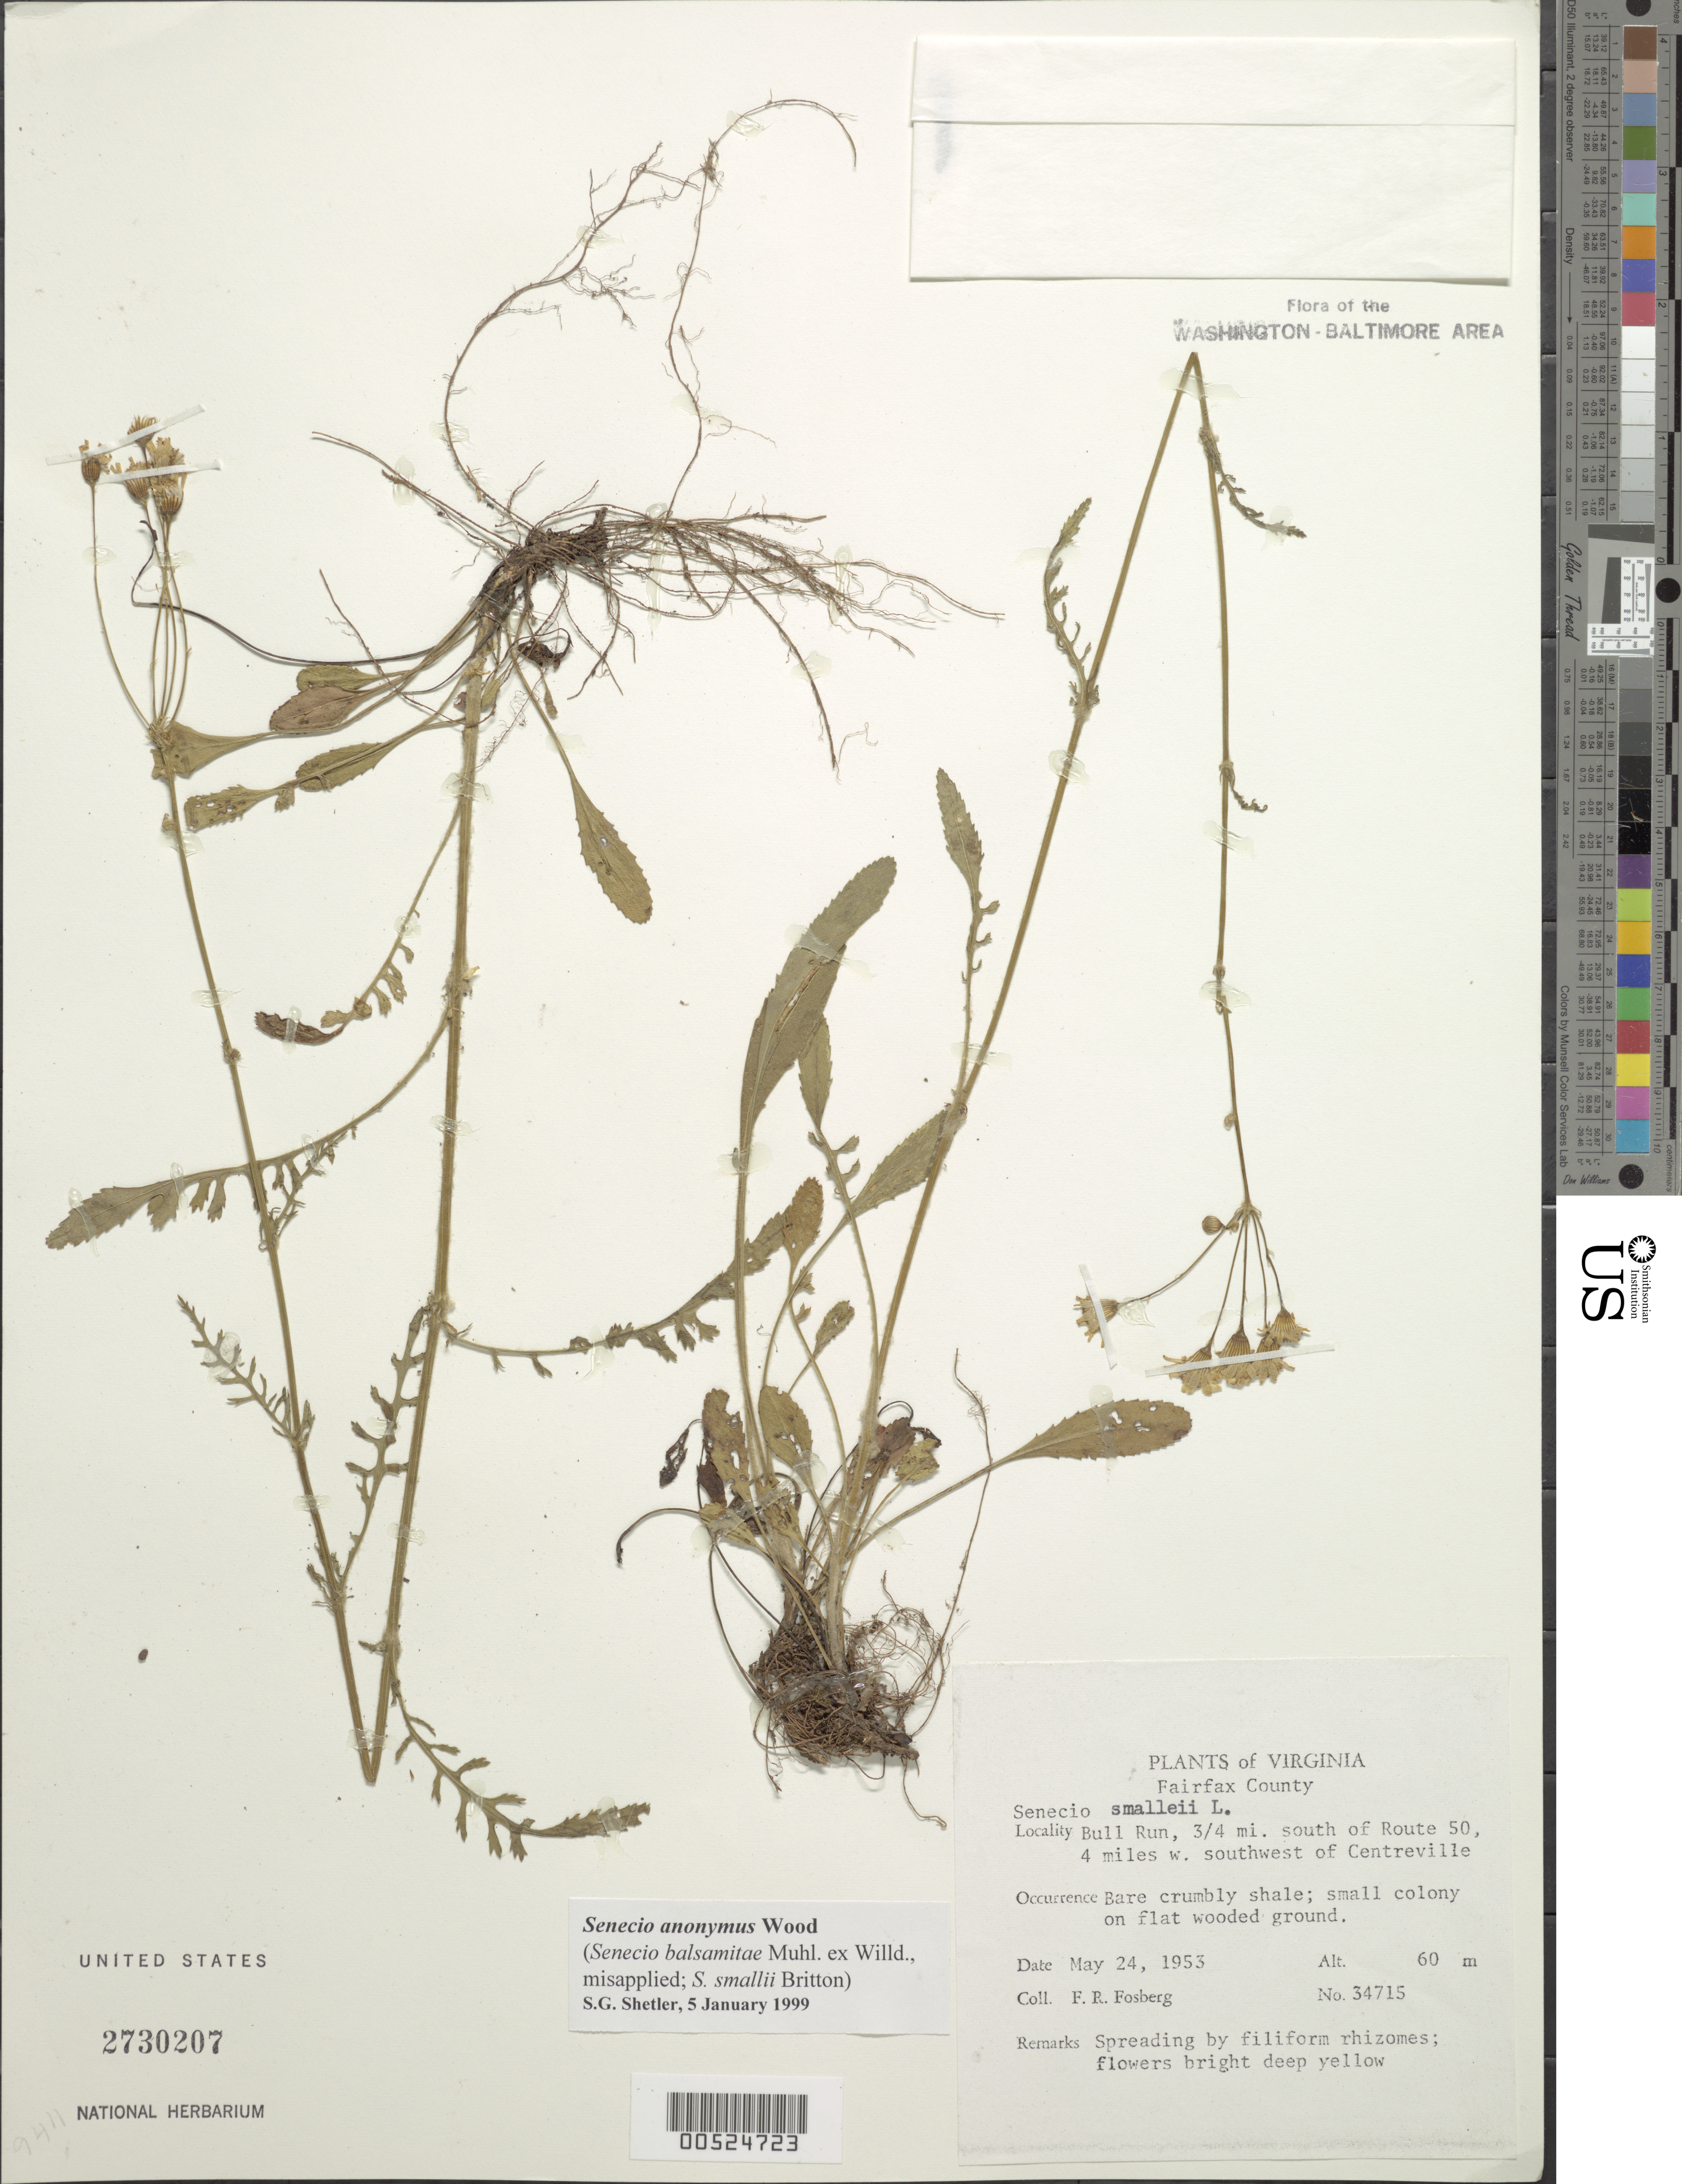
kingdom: Plantae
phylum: Tracheophyta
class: Magnoliopsida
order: Asterales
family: Asteraceae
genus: Packera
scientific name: Packera anonyma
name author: (Alph. Wood) W.A. Weber & Á. Löve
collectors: F. R. Fosberg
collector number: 34715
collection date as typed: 24 May 1953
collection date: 1953-05-24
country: United States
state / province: Virginia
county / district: Fairfax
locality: Bull Run, 3/4 mi. S of Rt. 50, 4 mi. WSW of Centreville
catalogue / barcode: US 2730207